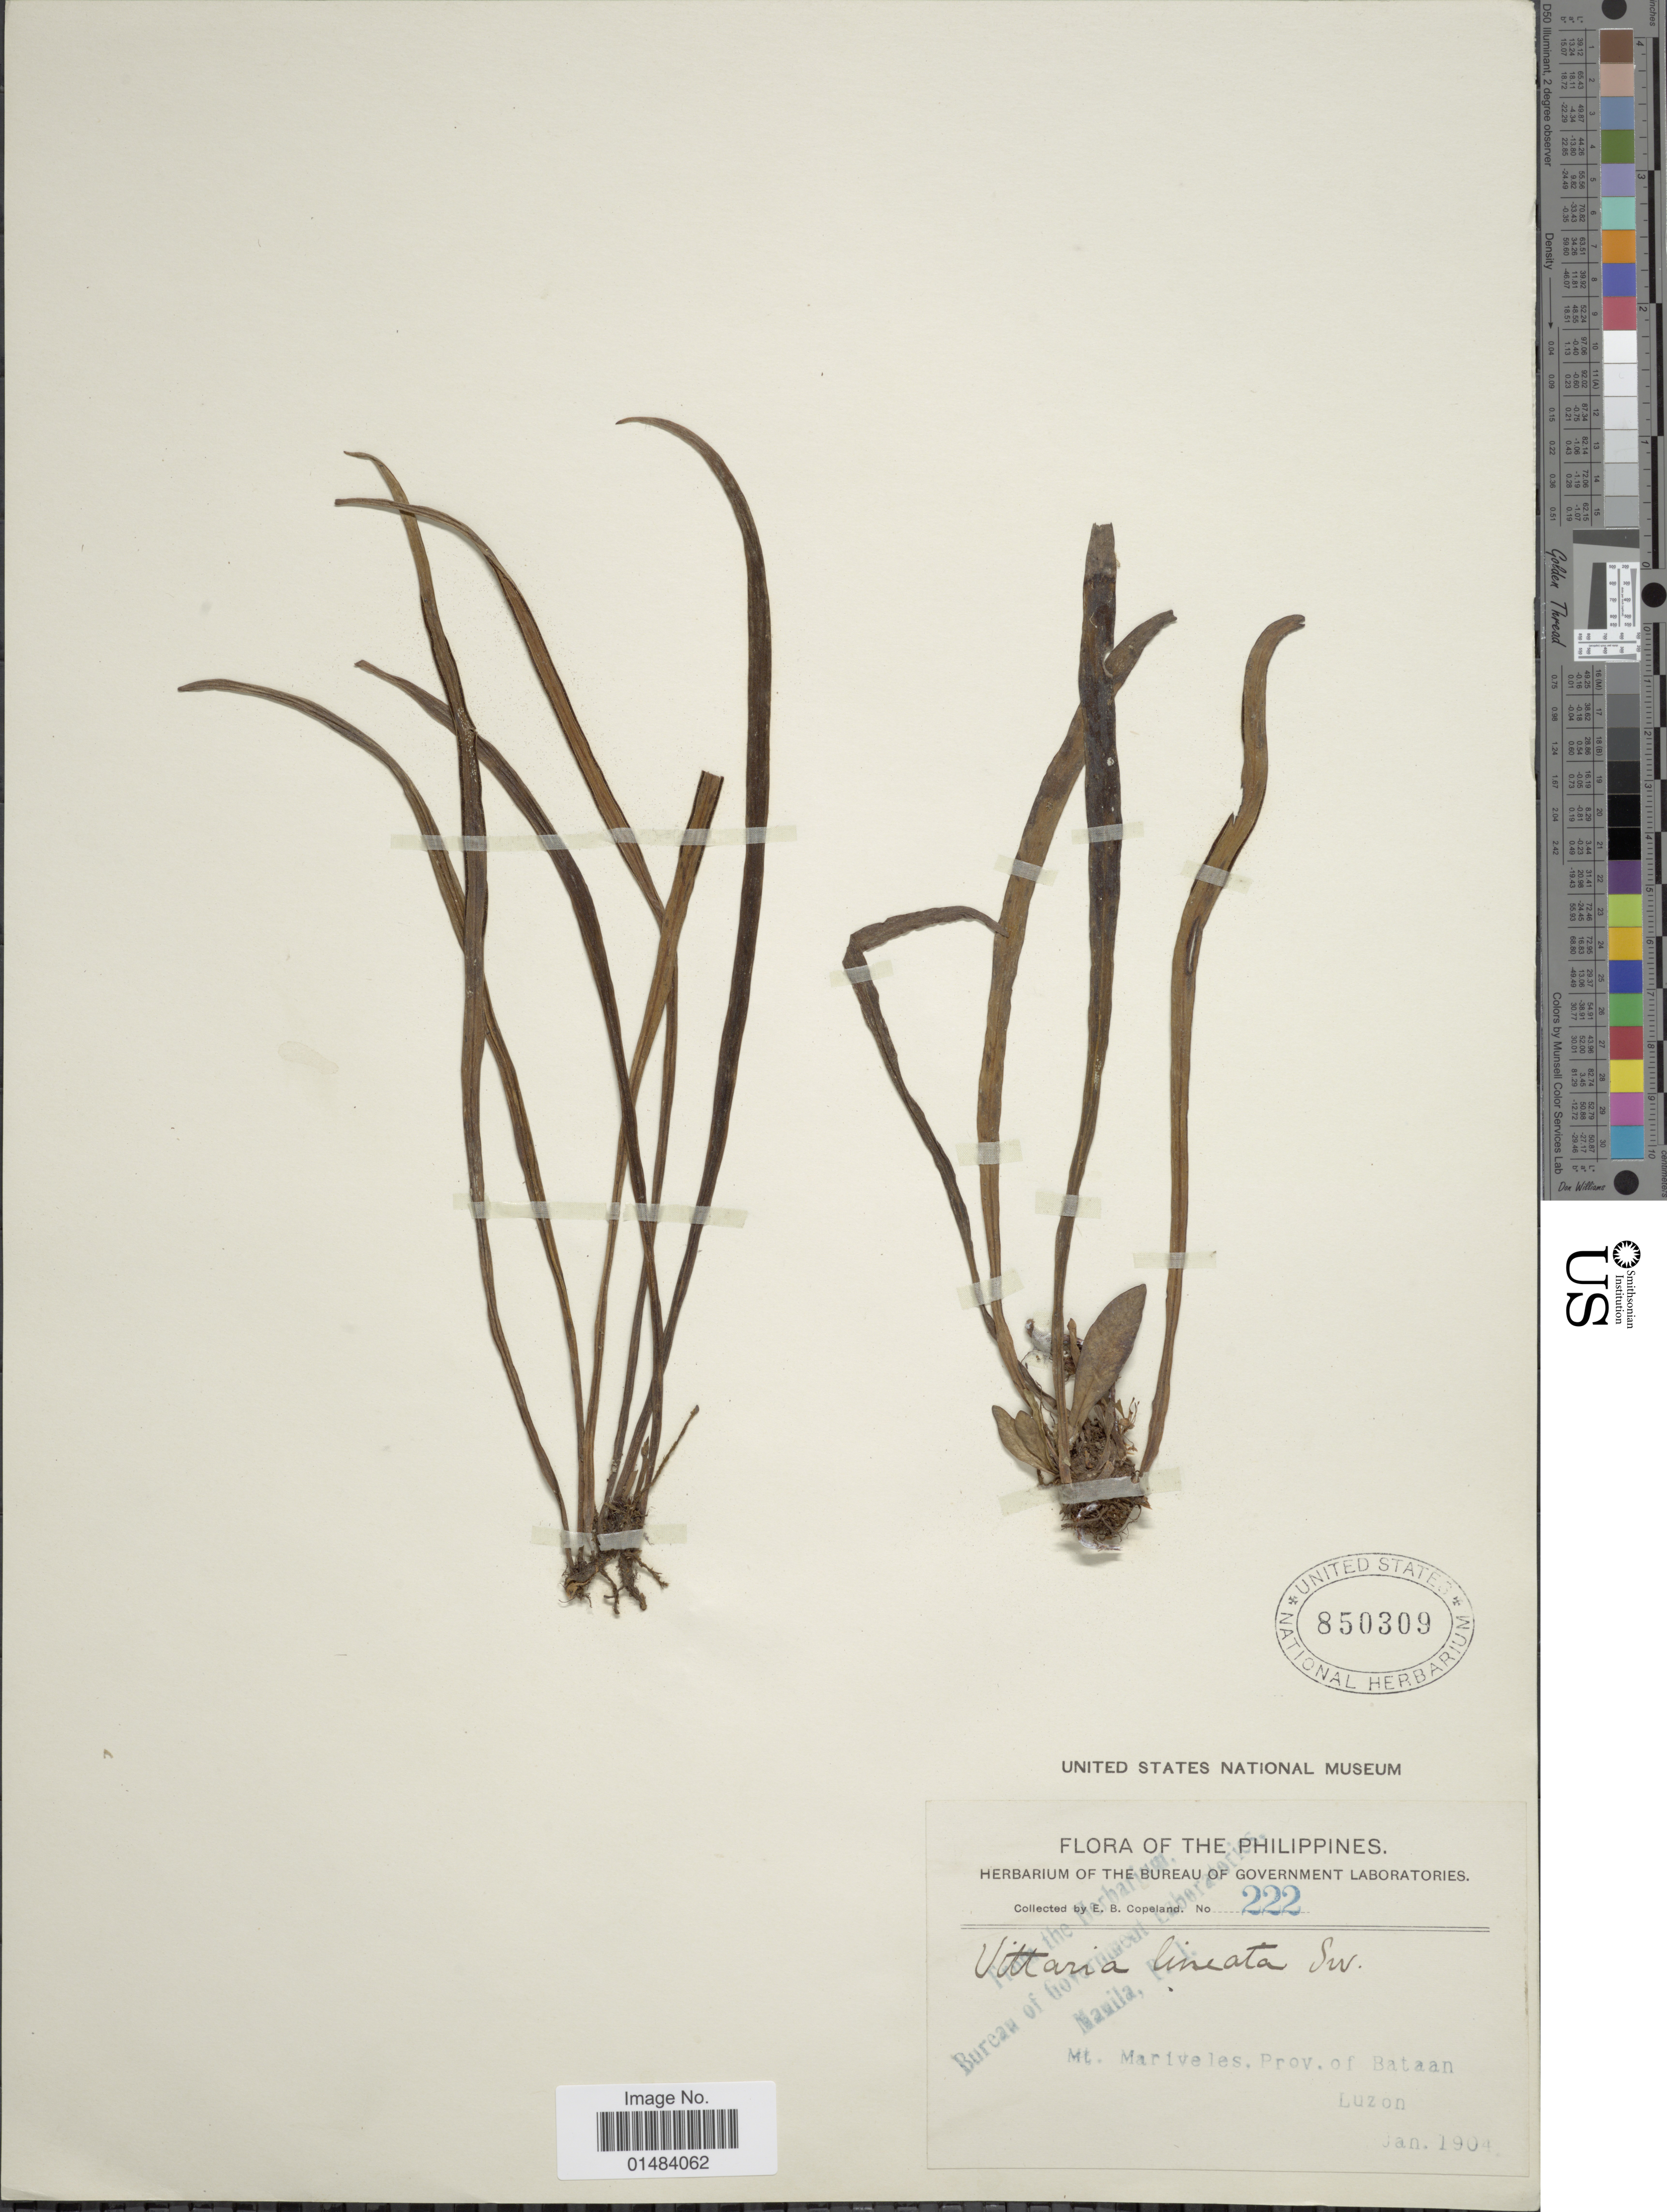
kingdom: Plantae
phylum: Tracheophyta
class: Polypodiopsida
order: Polypodiales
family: Pteridaceae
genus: Vittaria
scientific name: Vittaria lineata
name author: (L.) Sm.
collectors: E. Copleand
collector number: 222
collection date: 1904-01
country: Philippines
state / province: Cagayan Valley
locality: Philippines, Mt. Mariveles. Prov. of Bataan, Luzon.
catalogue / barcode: US 850309